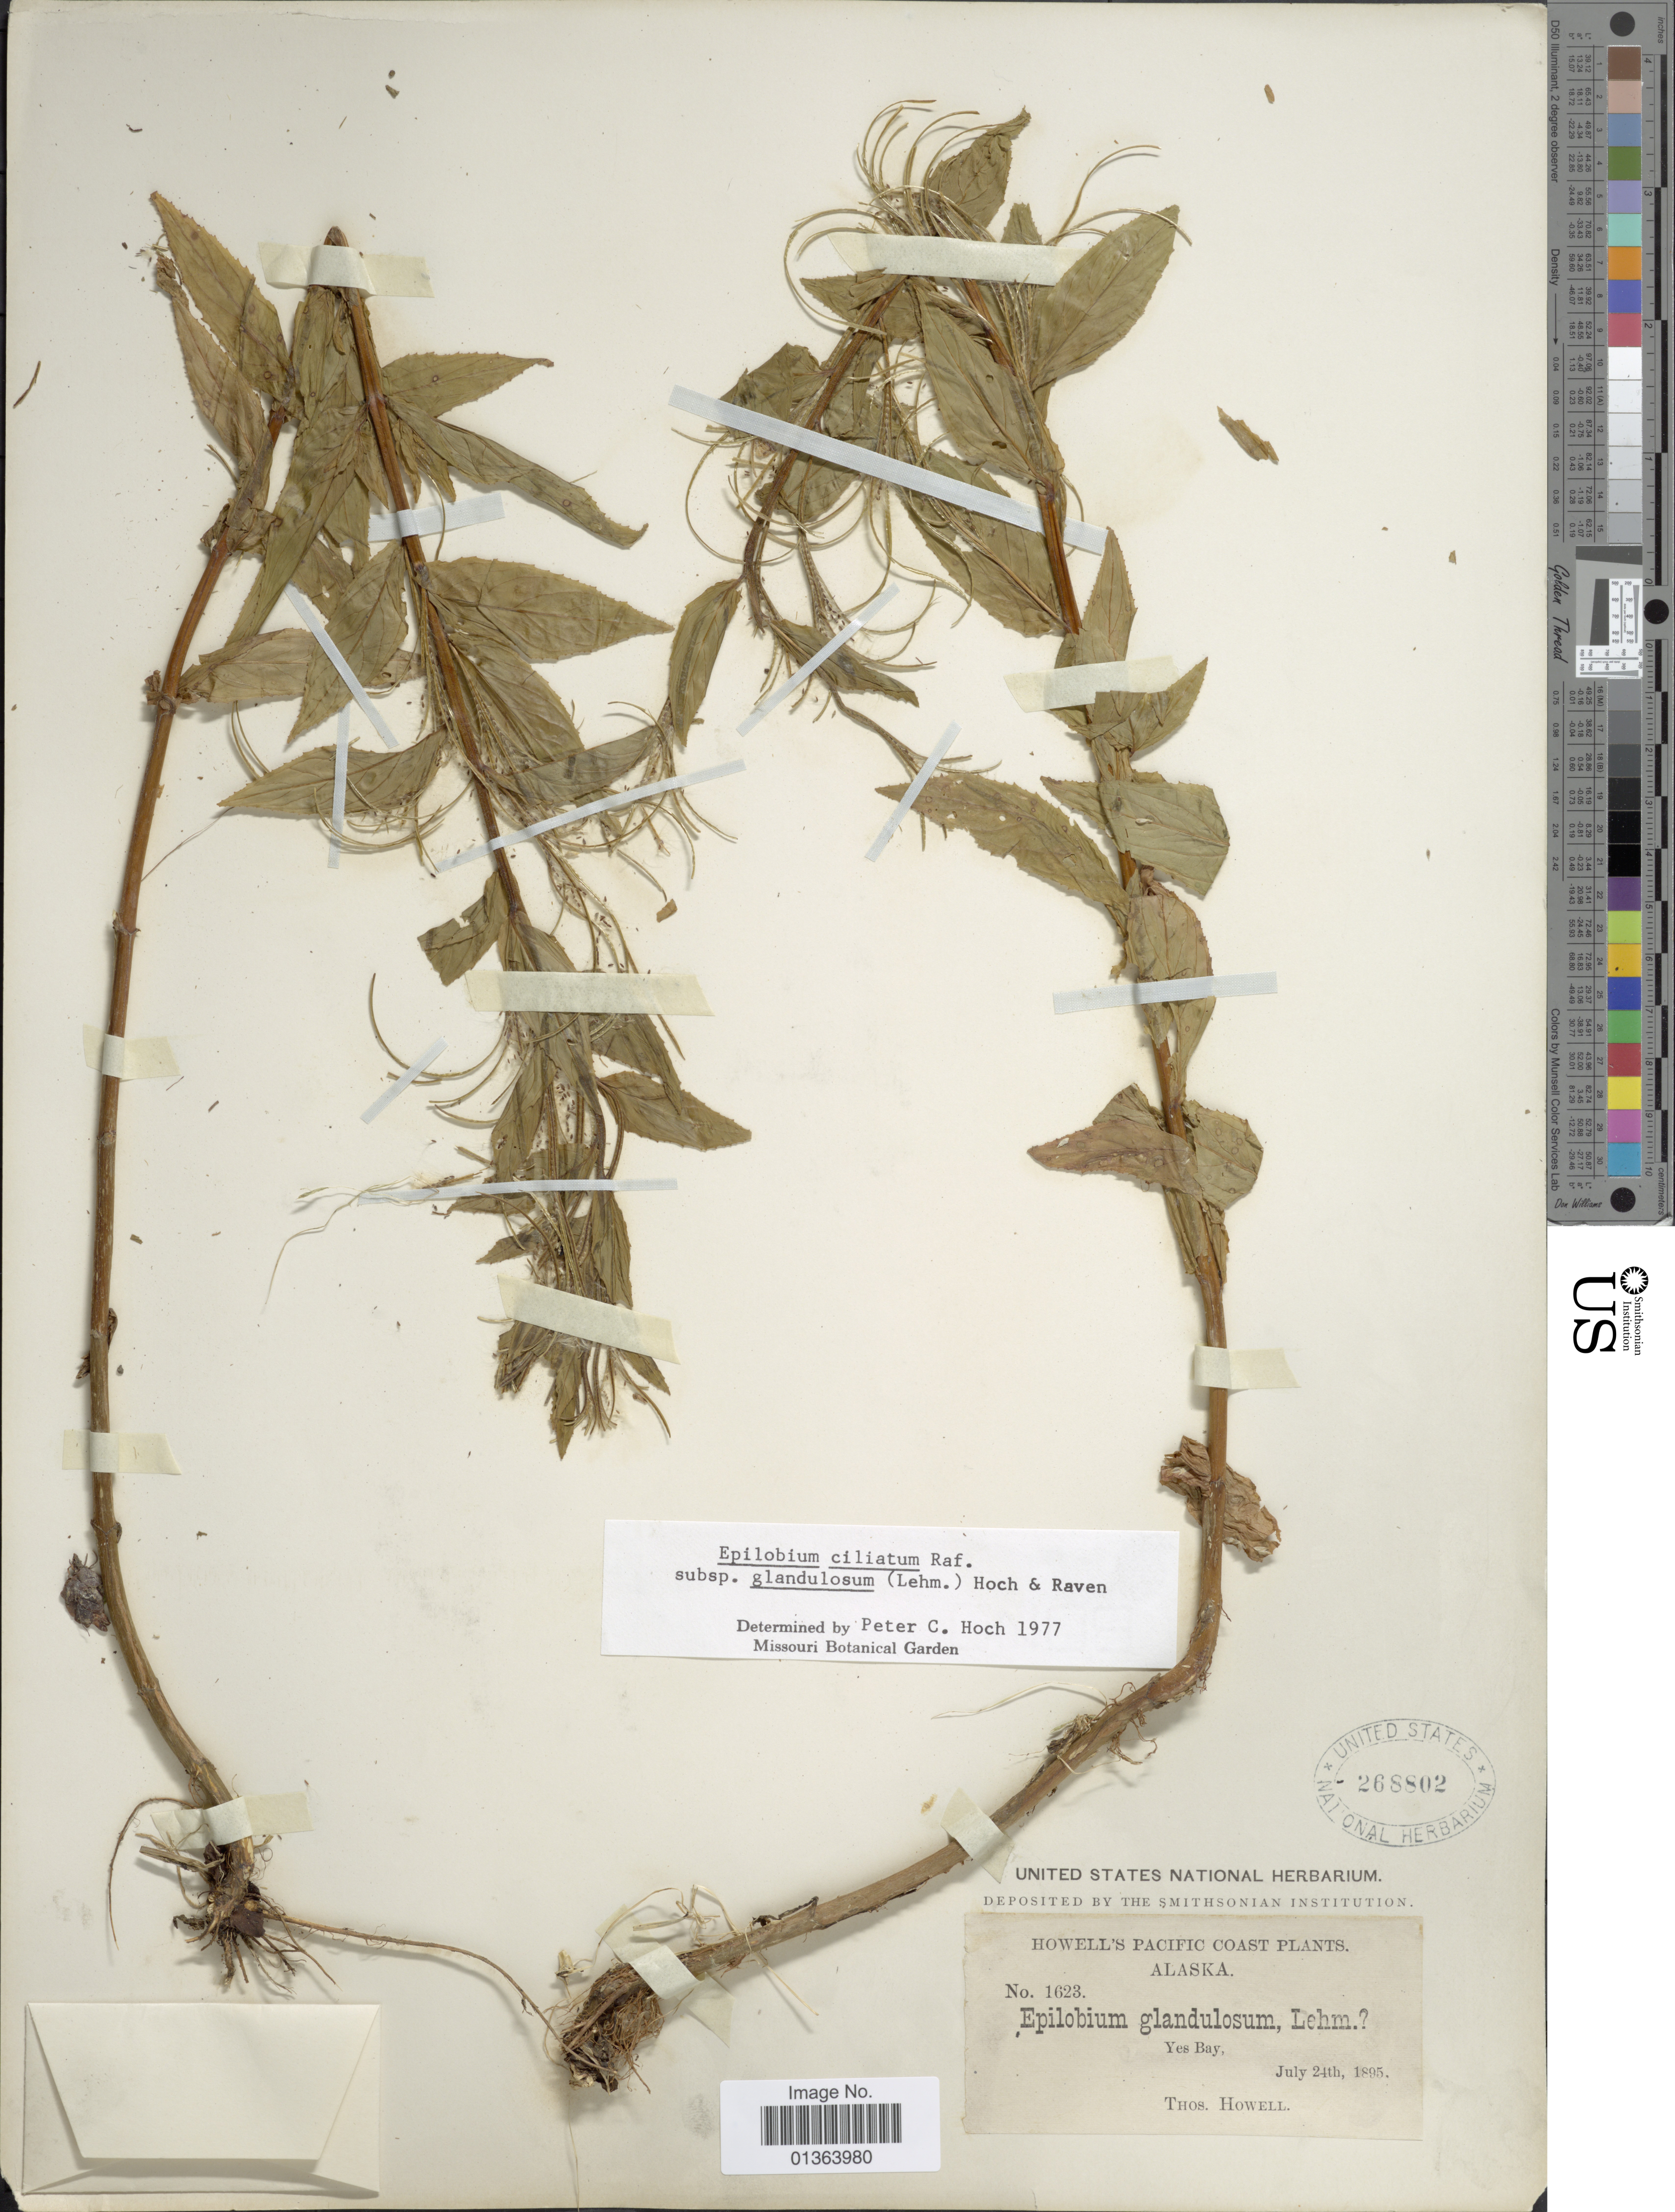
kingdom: Plantae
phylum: Tracheophyta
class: Magnoliopsida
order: Myrtales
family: Onagraceae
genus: Epilobium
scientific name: Epilobium ciliatum subsp. glandulosum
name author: (Lehm.) Hoch & P.H. Raven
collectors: T. Howell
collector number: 1623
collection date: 1895-07-24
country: United States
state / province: Alaska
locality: Pacific Coast, Yes Bay.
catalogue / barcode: US 268802